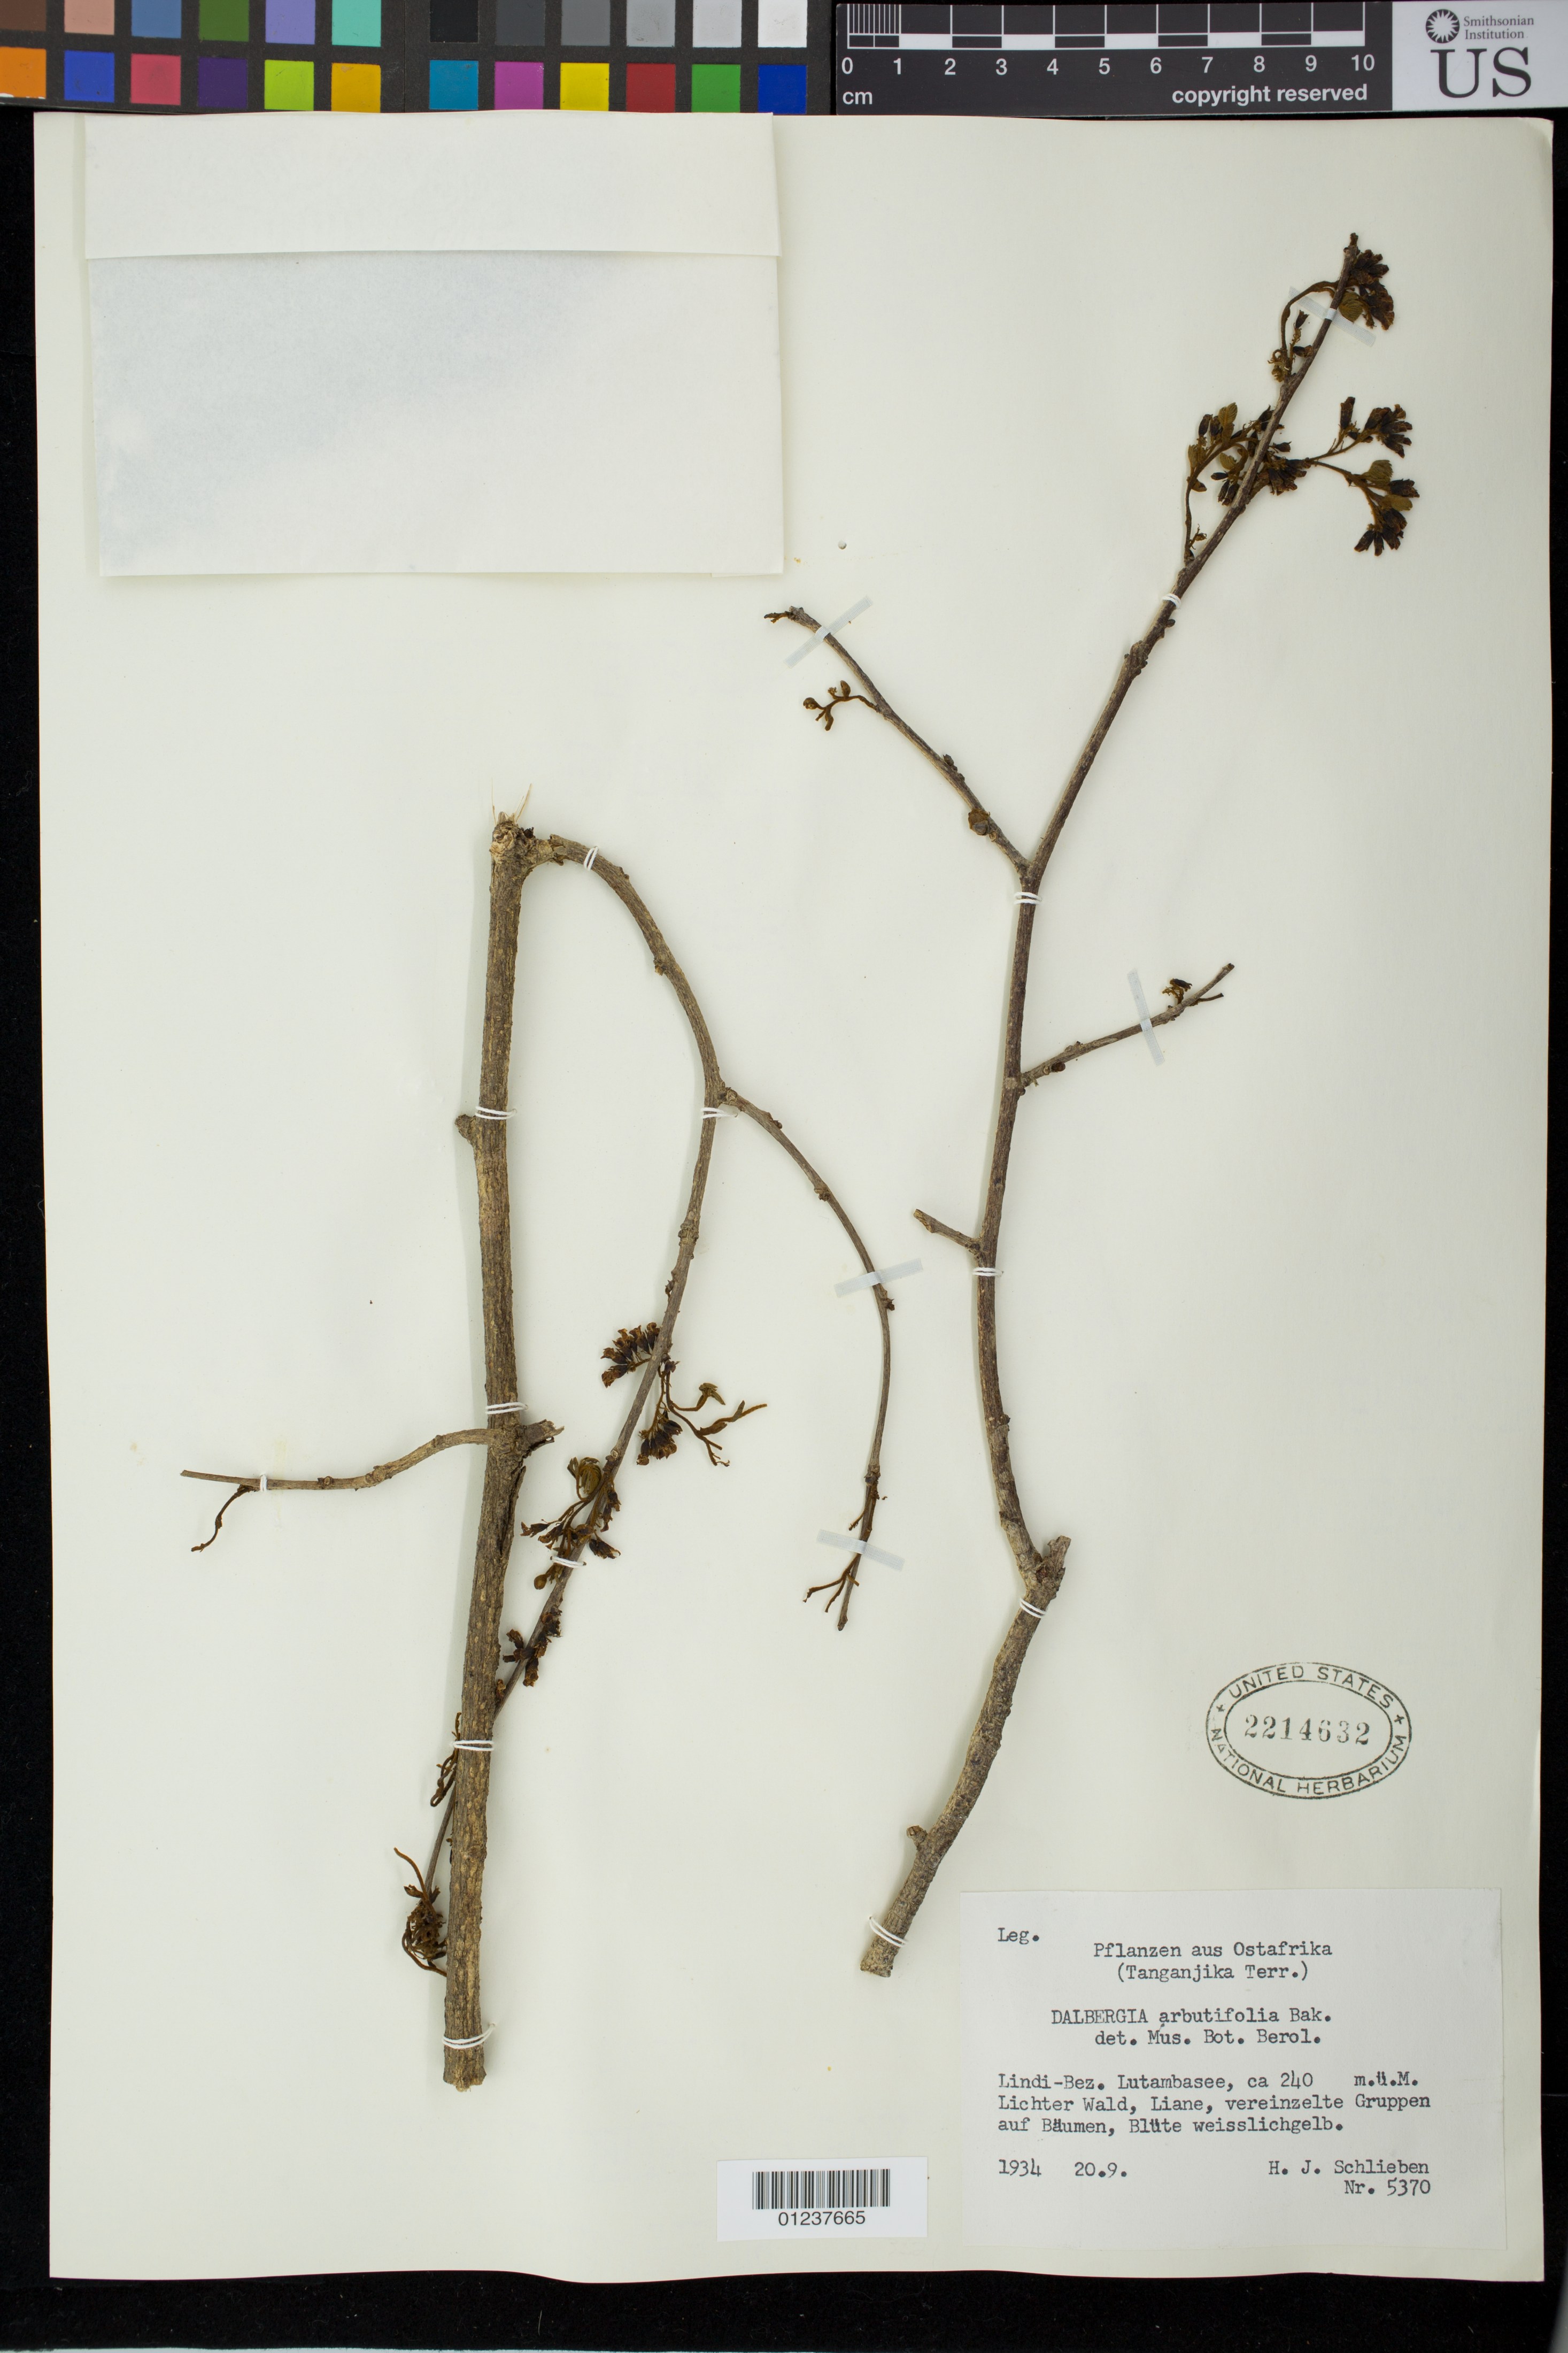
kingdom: Plantae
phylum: Tracheophyta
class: Magnoliopsida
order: Fabales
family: Fabaceae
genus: Dalbergia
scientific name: Dalbergia arbutifolia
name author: Baker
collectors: H. J. Schlieben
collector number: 5370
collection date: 1934-09-20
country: Tanzania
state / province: Lindi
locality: Ostafrika. Tanganjika Terr. Lindi-Bez. Lutambasee.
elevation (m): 240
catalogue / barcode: US 2214632